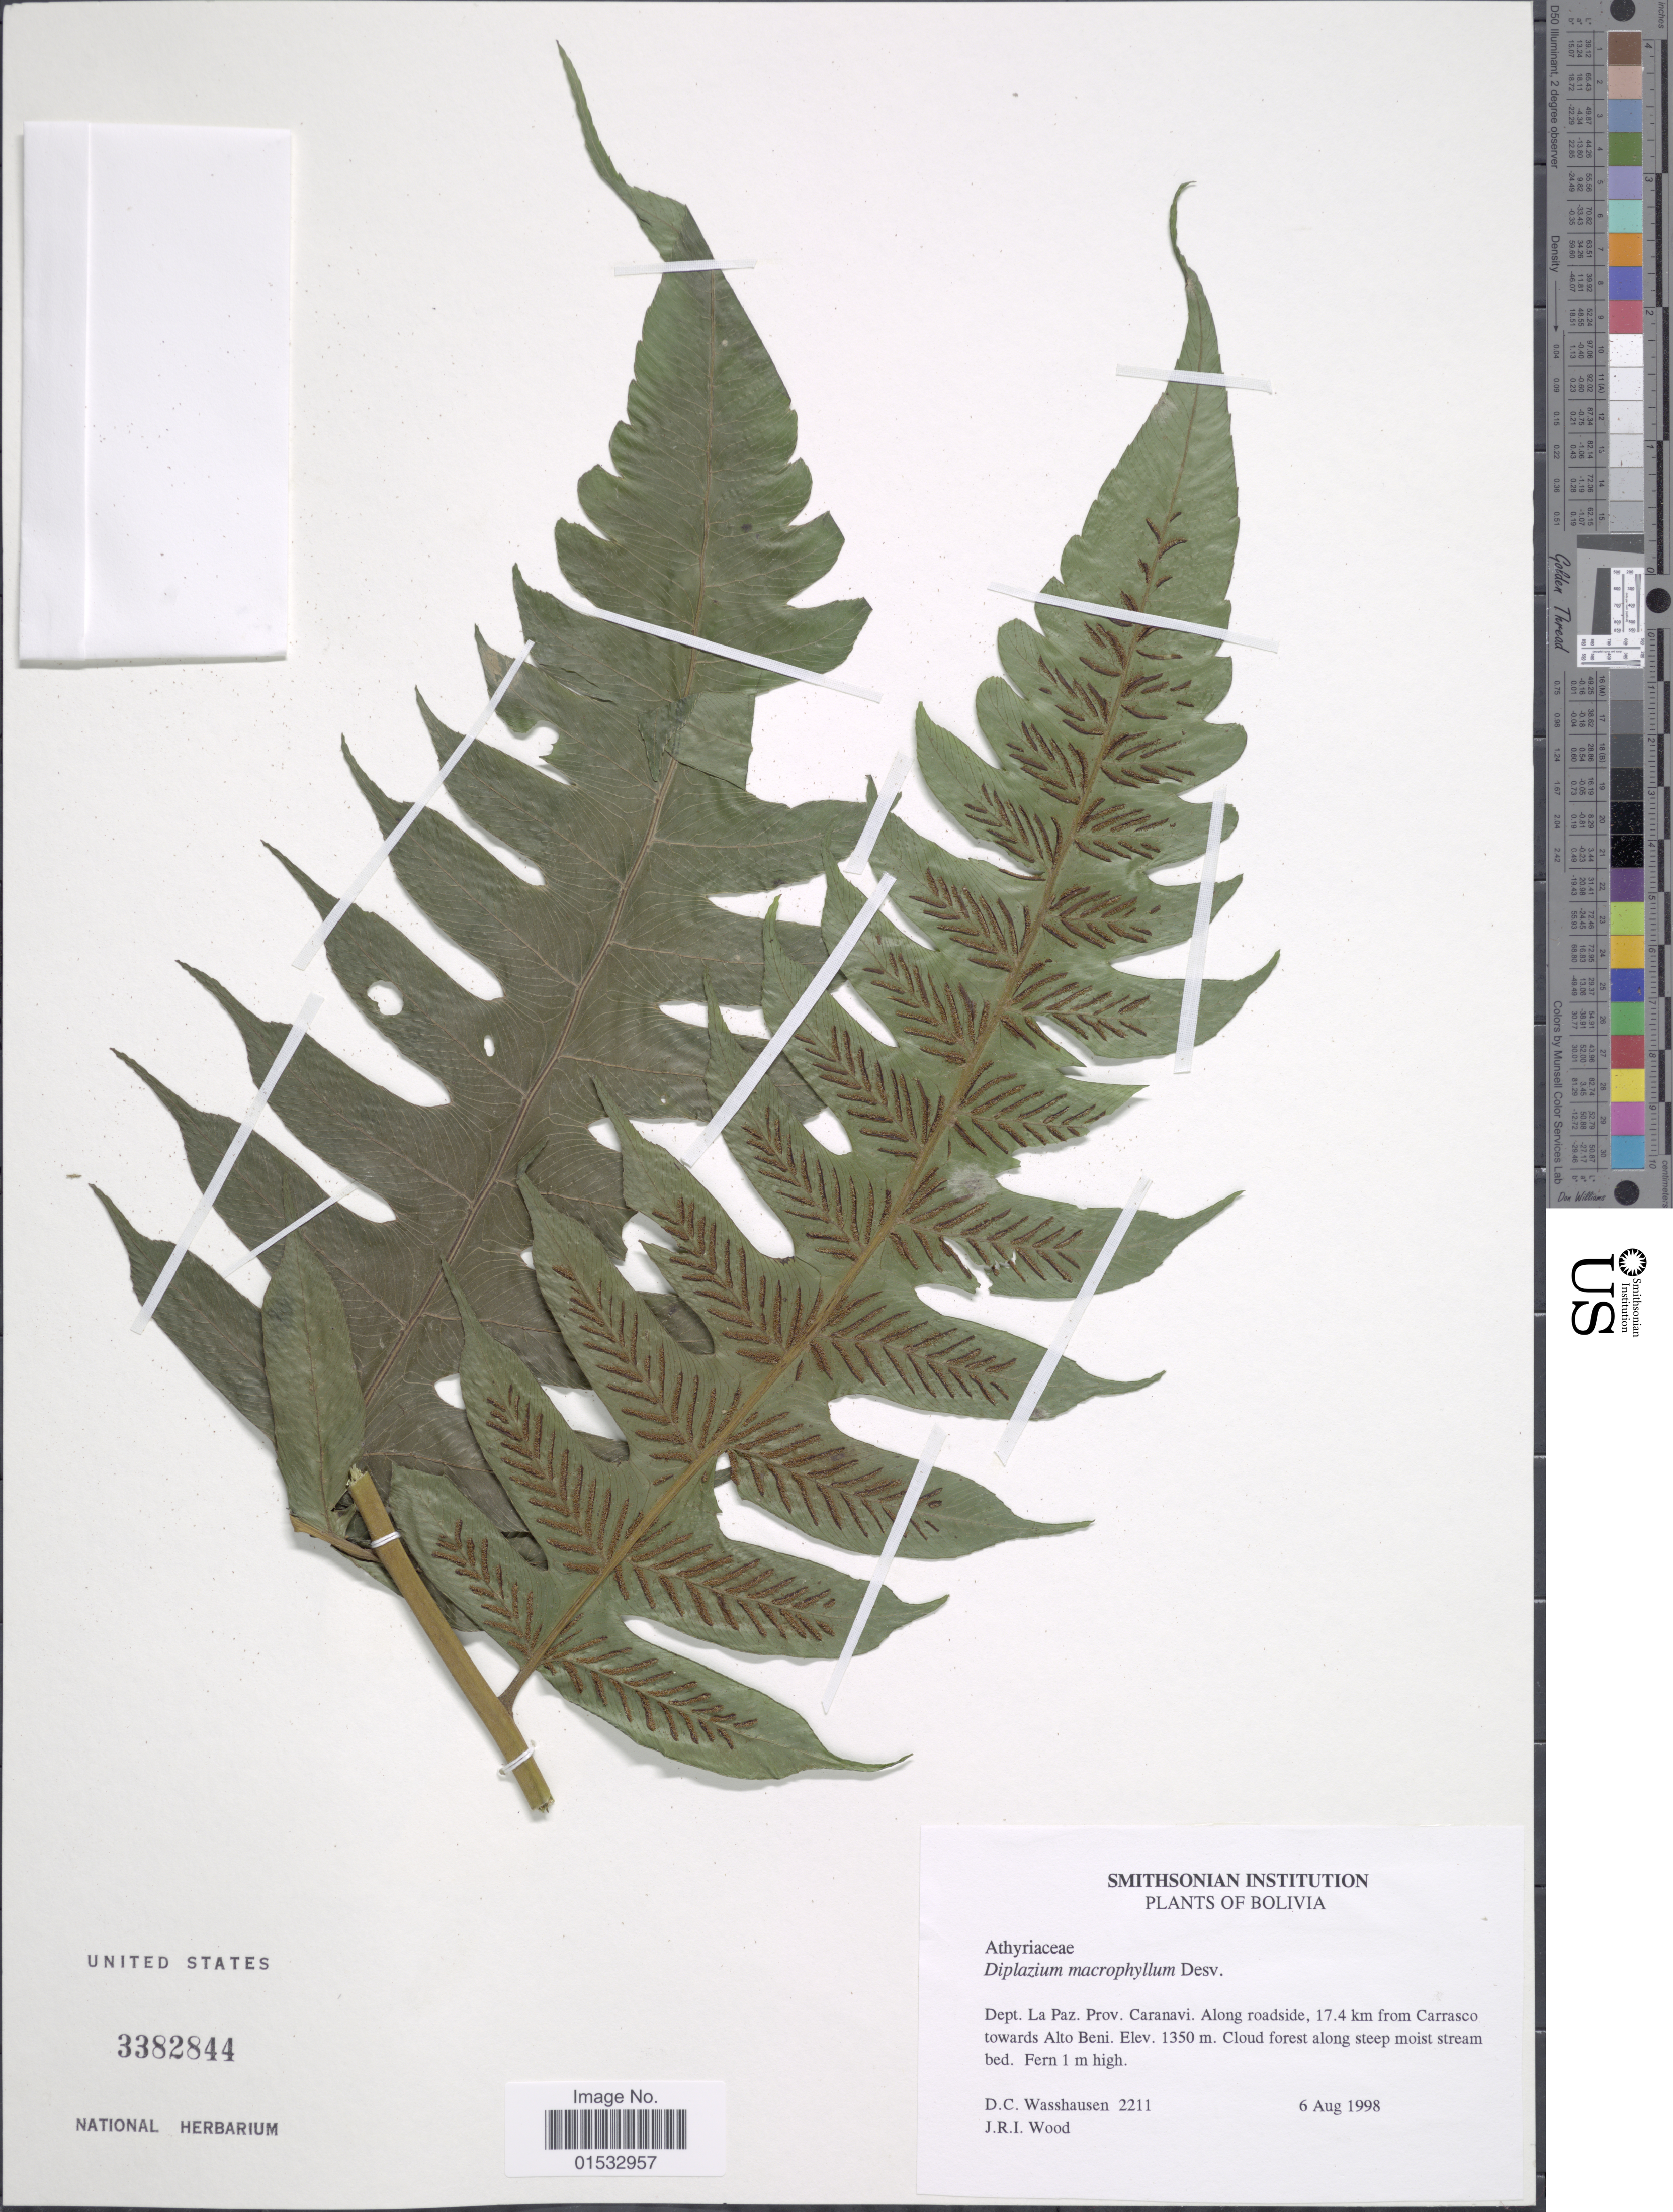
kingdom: Plantae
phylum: Tracheophyta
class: Polypodiopsida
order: Polypodiales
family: Athyriaceae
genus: Diplazium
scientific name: Diplazium macrophyllum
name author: Desv.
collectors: D. C. Wasshausen & J. R. I. Wood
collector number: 2211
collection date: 1998-08-06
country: Bolivia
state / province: La Paz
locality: Caranavi, along roadside, 17.4 km from Carrasco towards Alto Beni.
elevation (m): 1350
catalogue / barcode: US 3382844